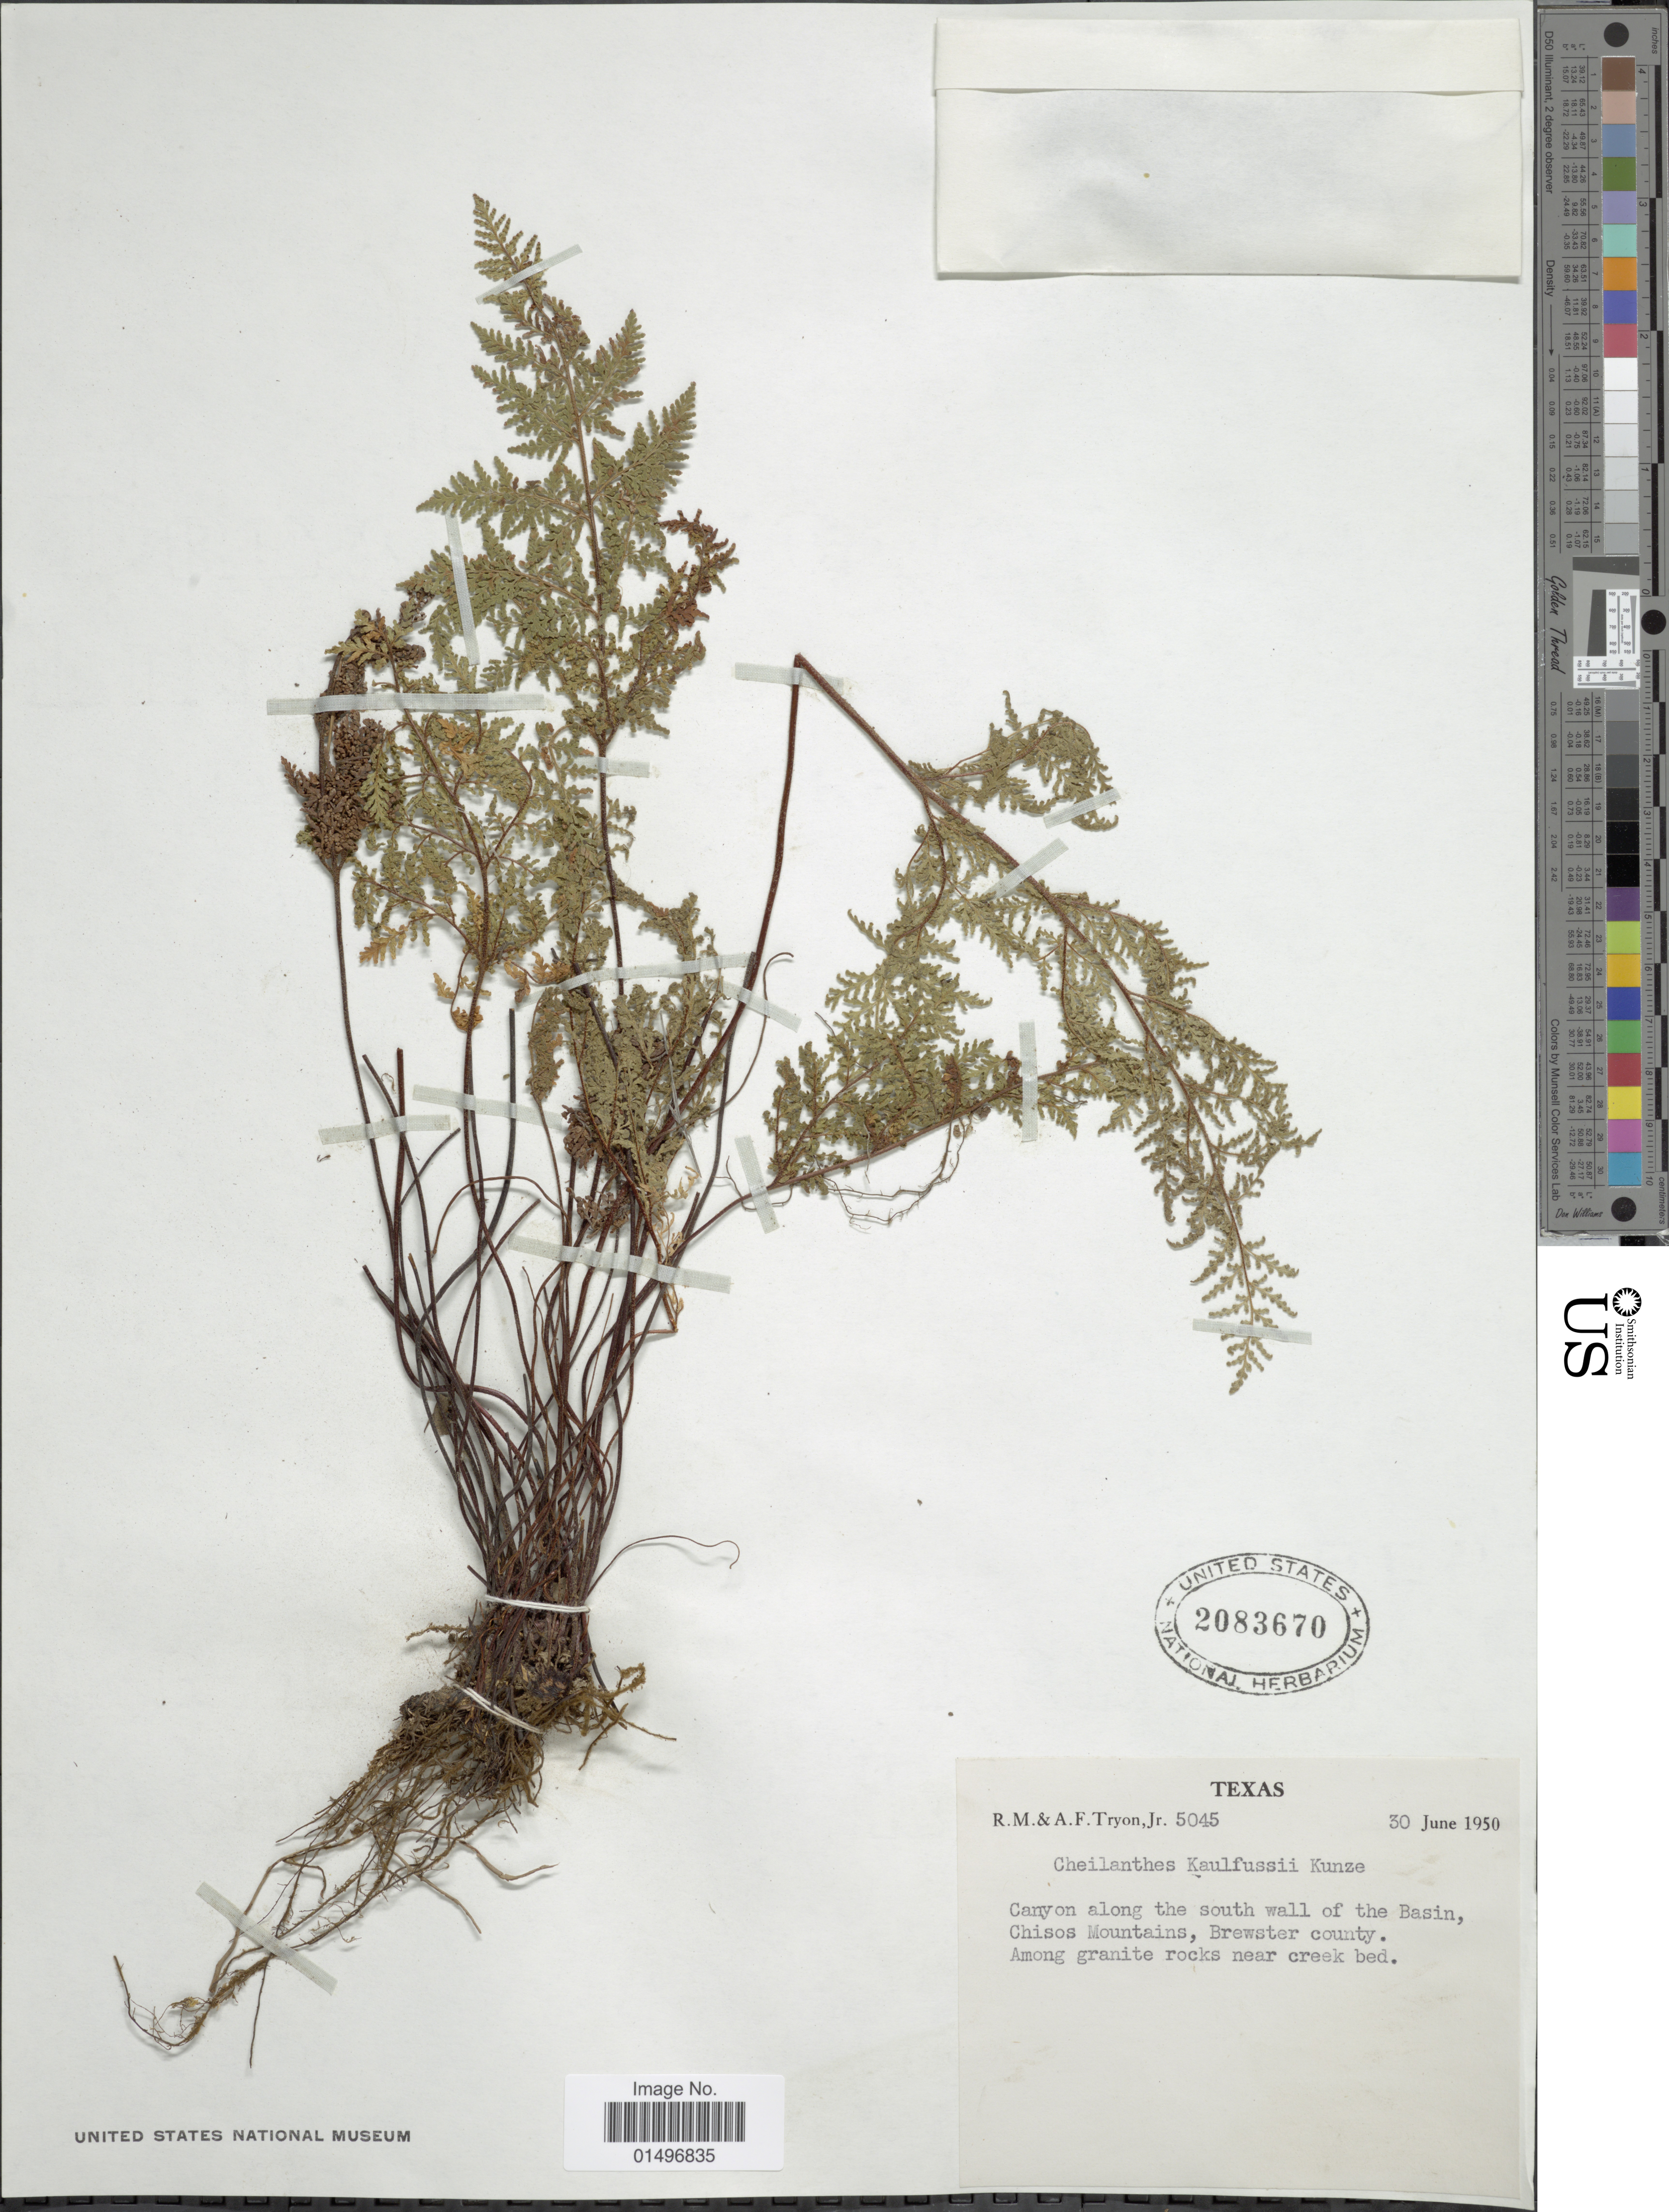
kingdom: Plantae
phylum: Tracheophyta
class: Polypodiopsida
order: Polypodiales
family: Pteridaceae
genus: Gaga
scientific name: Gaga kaulfussii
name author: (Kunze) Fay W. Li & Windham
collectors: R. M. Tryon & A. F. Tryon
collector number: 5045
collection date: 1950-06-30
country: United States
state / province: Texas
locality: Texas, Canyon along the south wall of the Basin, Chisos Mountains, Brewster county.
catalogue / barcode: US 2083670